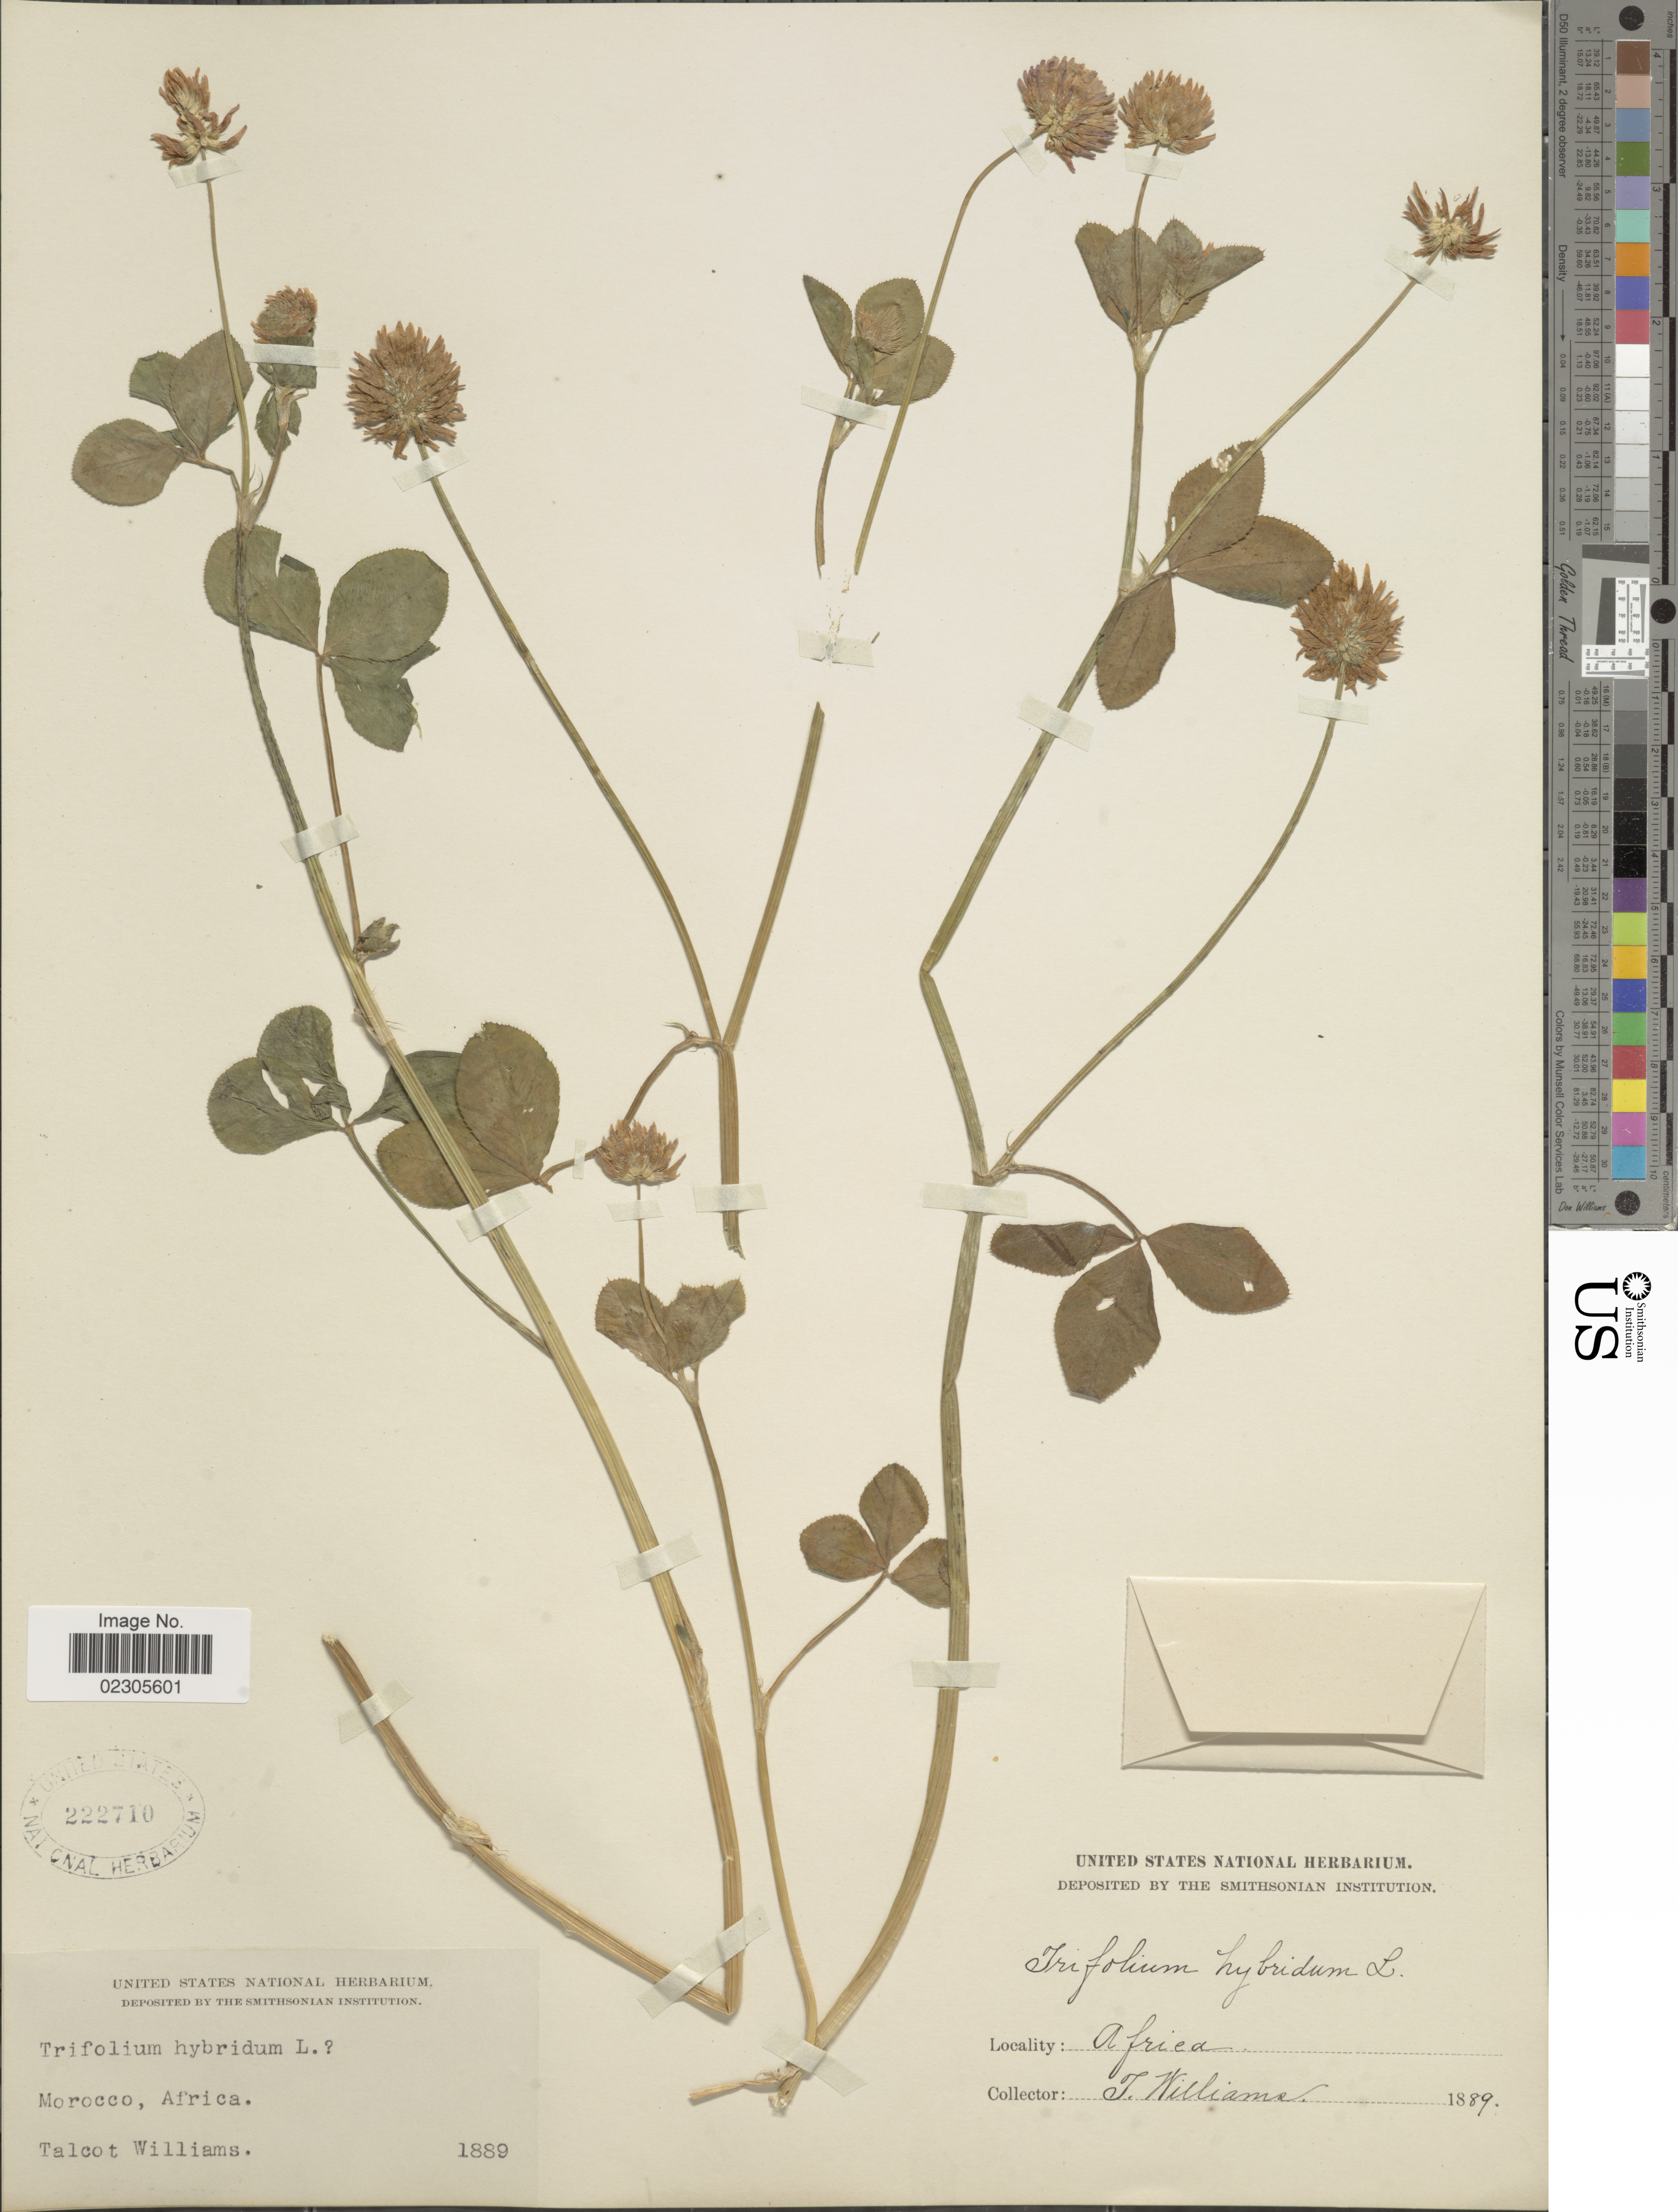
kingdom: Plantae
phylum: Tracheophyta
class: Magnoliopsida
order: Fabales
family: Fabaceae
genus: Trifolium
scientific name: Trifolium hybridum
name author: L.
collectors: T. Williams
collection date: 1889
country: Morocco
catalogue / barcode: US 222710